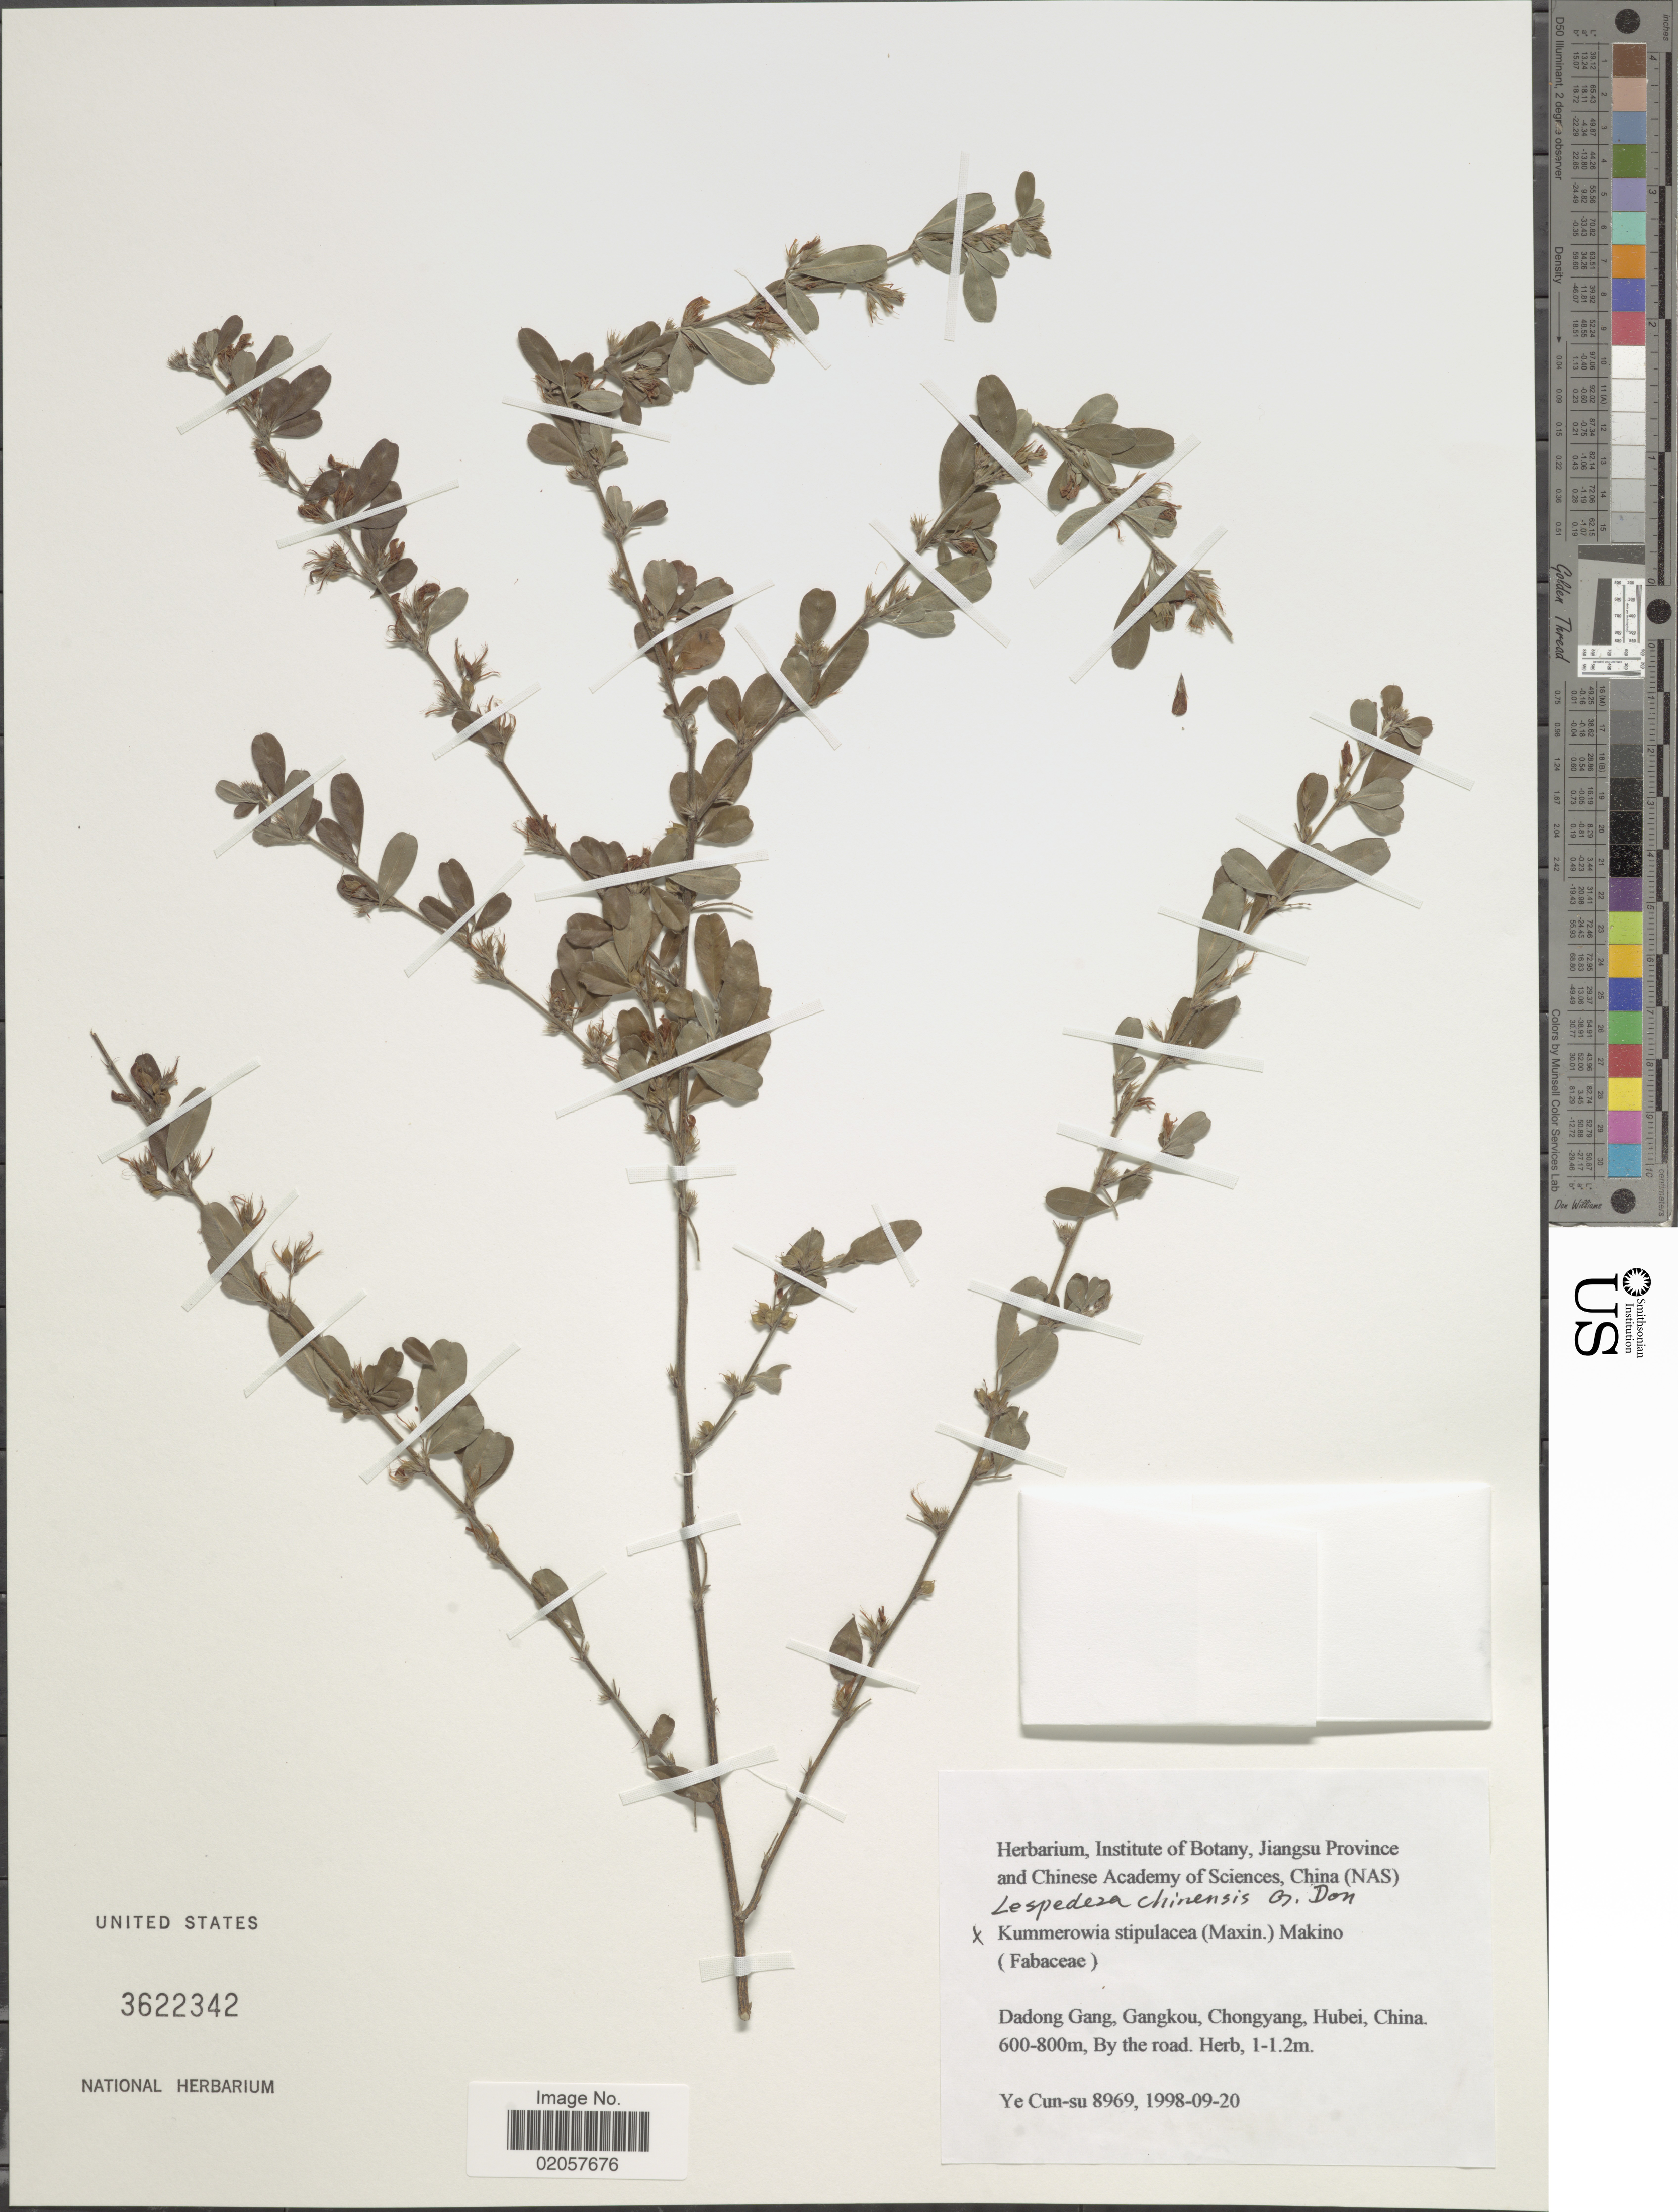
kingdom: Plantae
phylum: Tracheophyta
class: Magnoliopsida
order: Fabales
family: Fabaceae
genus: Lespedeza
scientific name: Lespedeza chinensis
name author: G. Don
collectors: Ye Cun-su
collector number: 8969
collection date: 1998-09-20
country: China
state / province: Hubei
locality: Dadong Gang, Gangkou, Chongyang, by the road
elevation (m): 600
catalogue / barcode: US 3622342